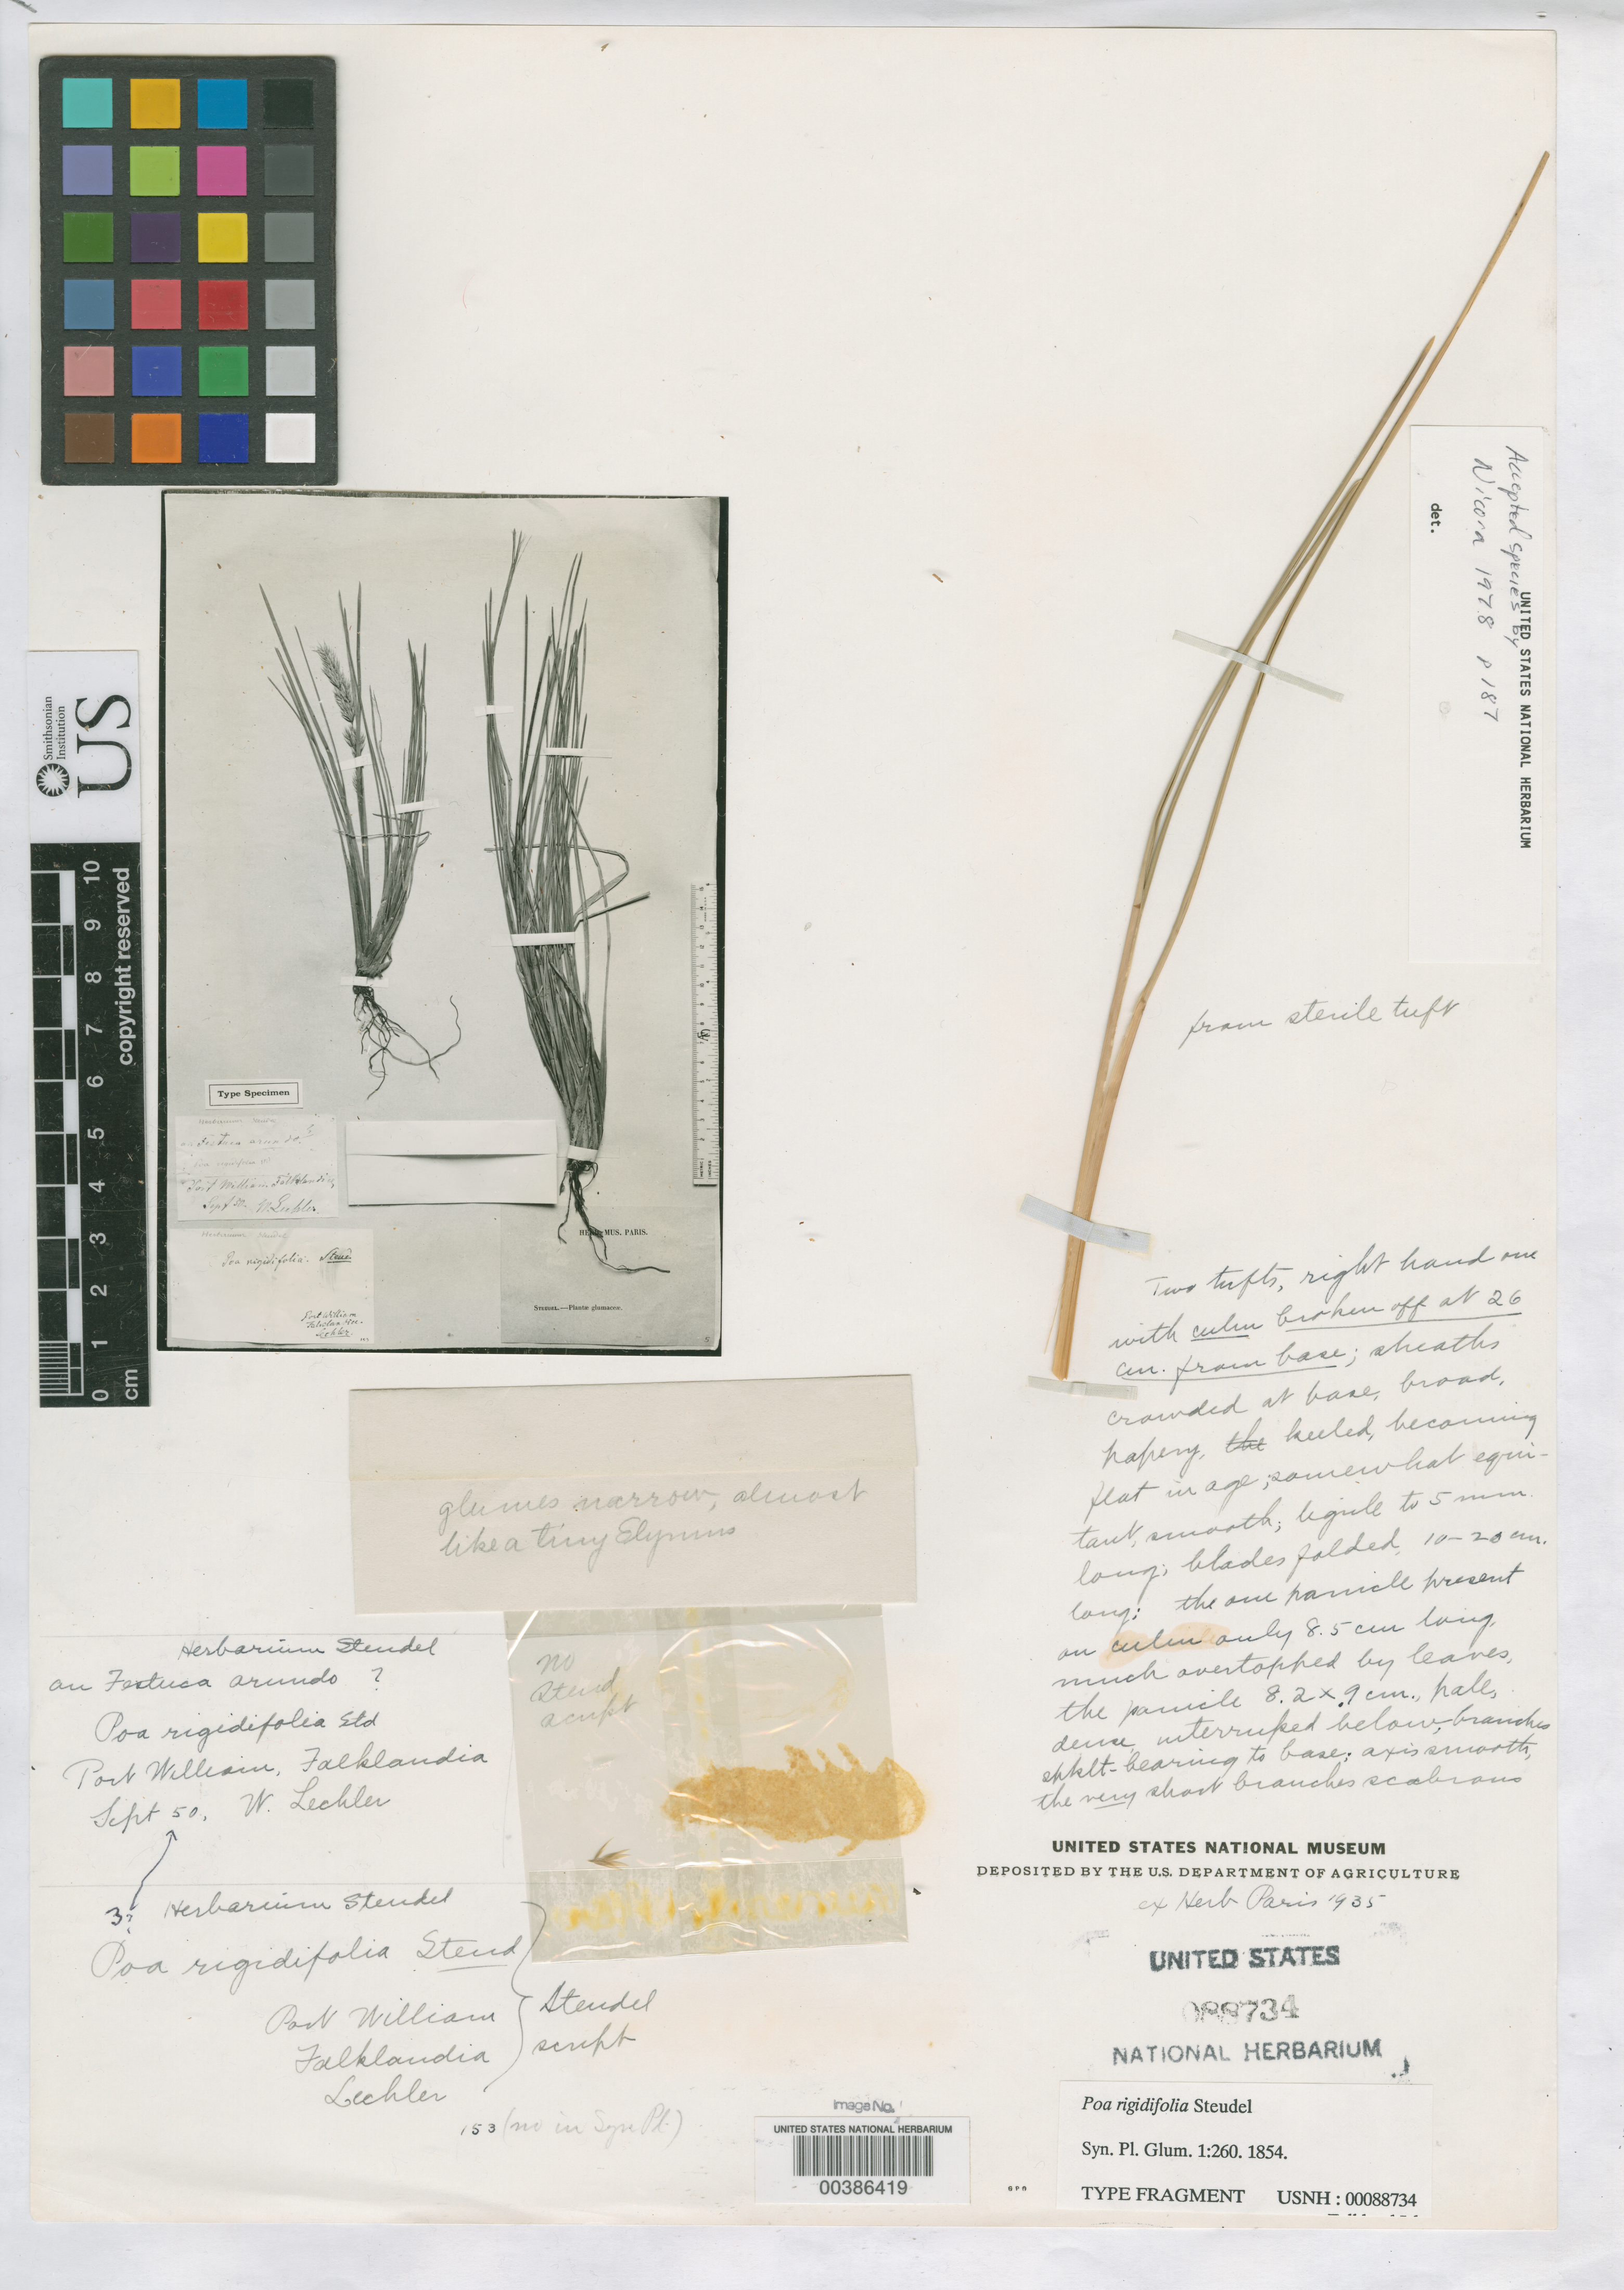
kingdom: Plantae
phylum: Tracheophyta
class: Liliopsida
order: Poales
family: Poaceae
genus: Poa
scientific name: Poa rigidifolia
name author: Steud.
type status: Type Fragment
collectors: W. Lechler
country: Falkland Islands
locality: Port William Falklandiae.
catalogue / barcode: US 88734